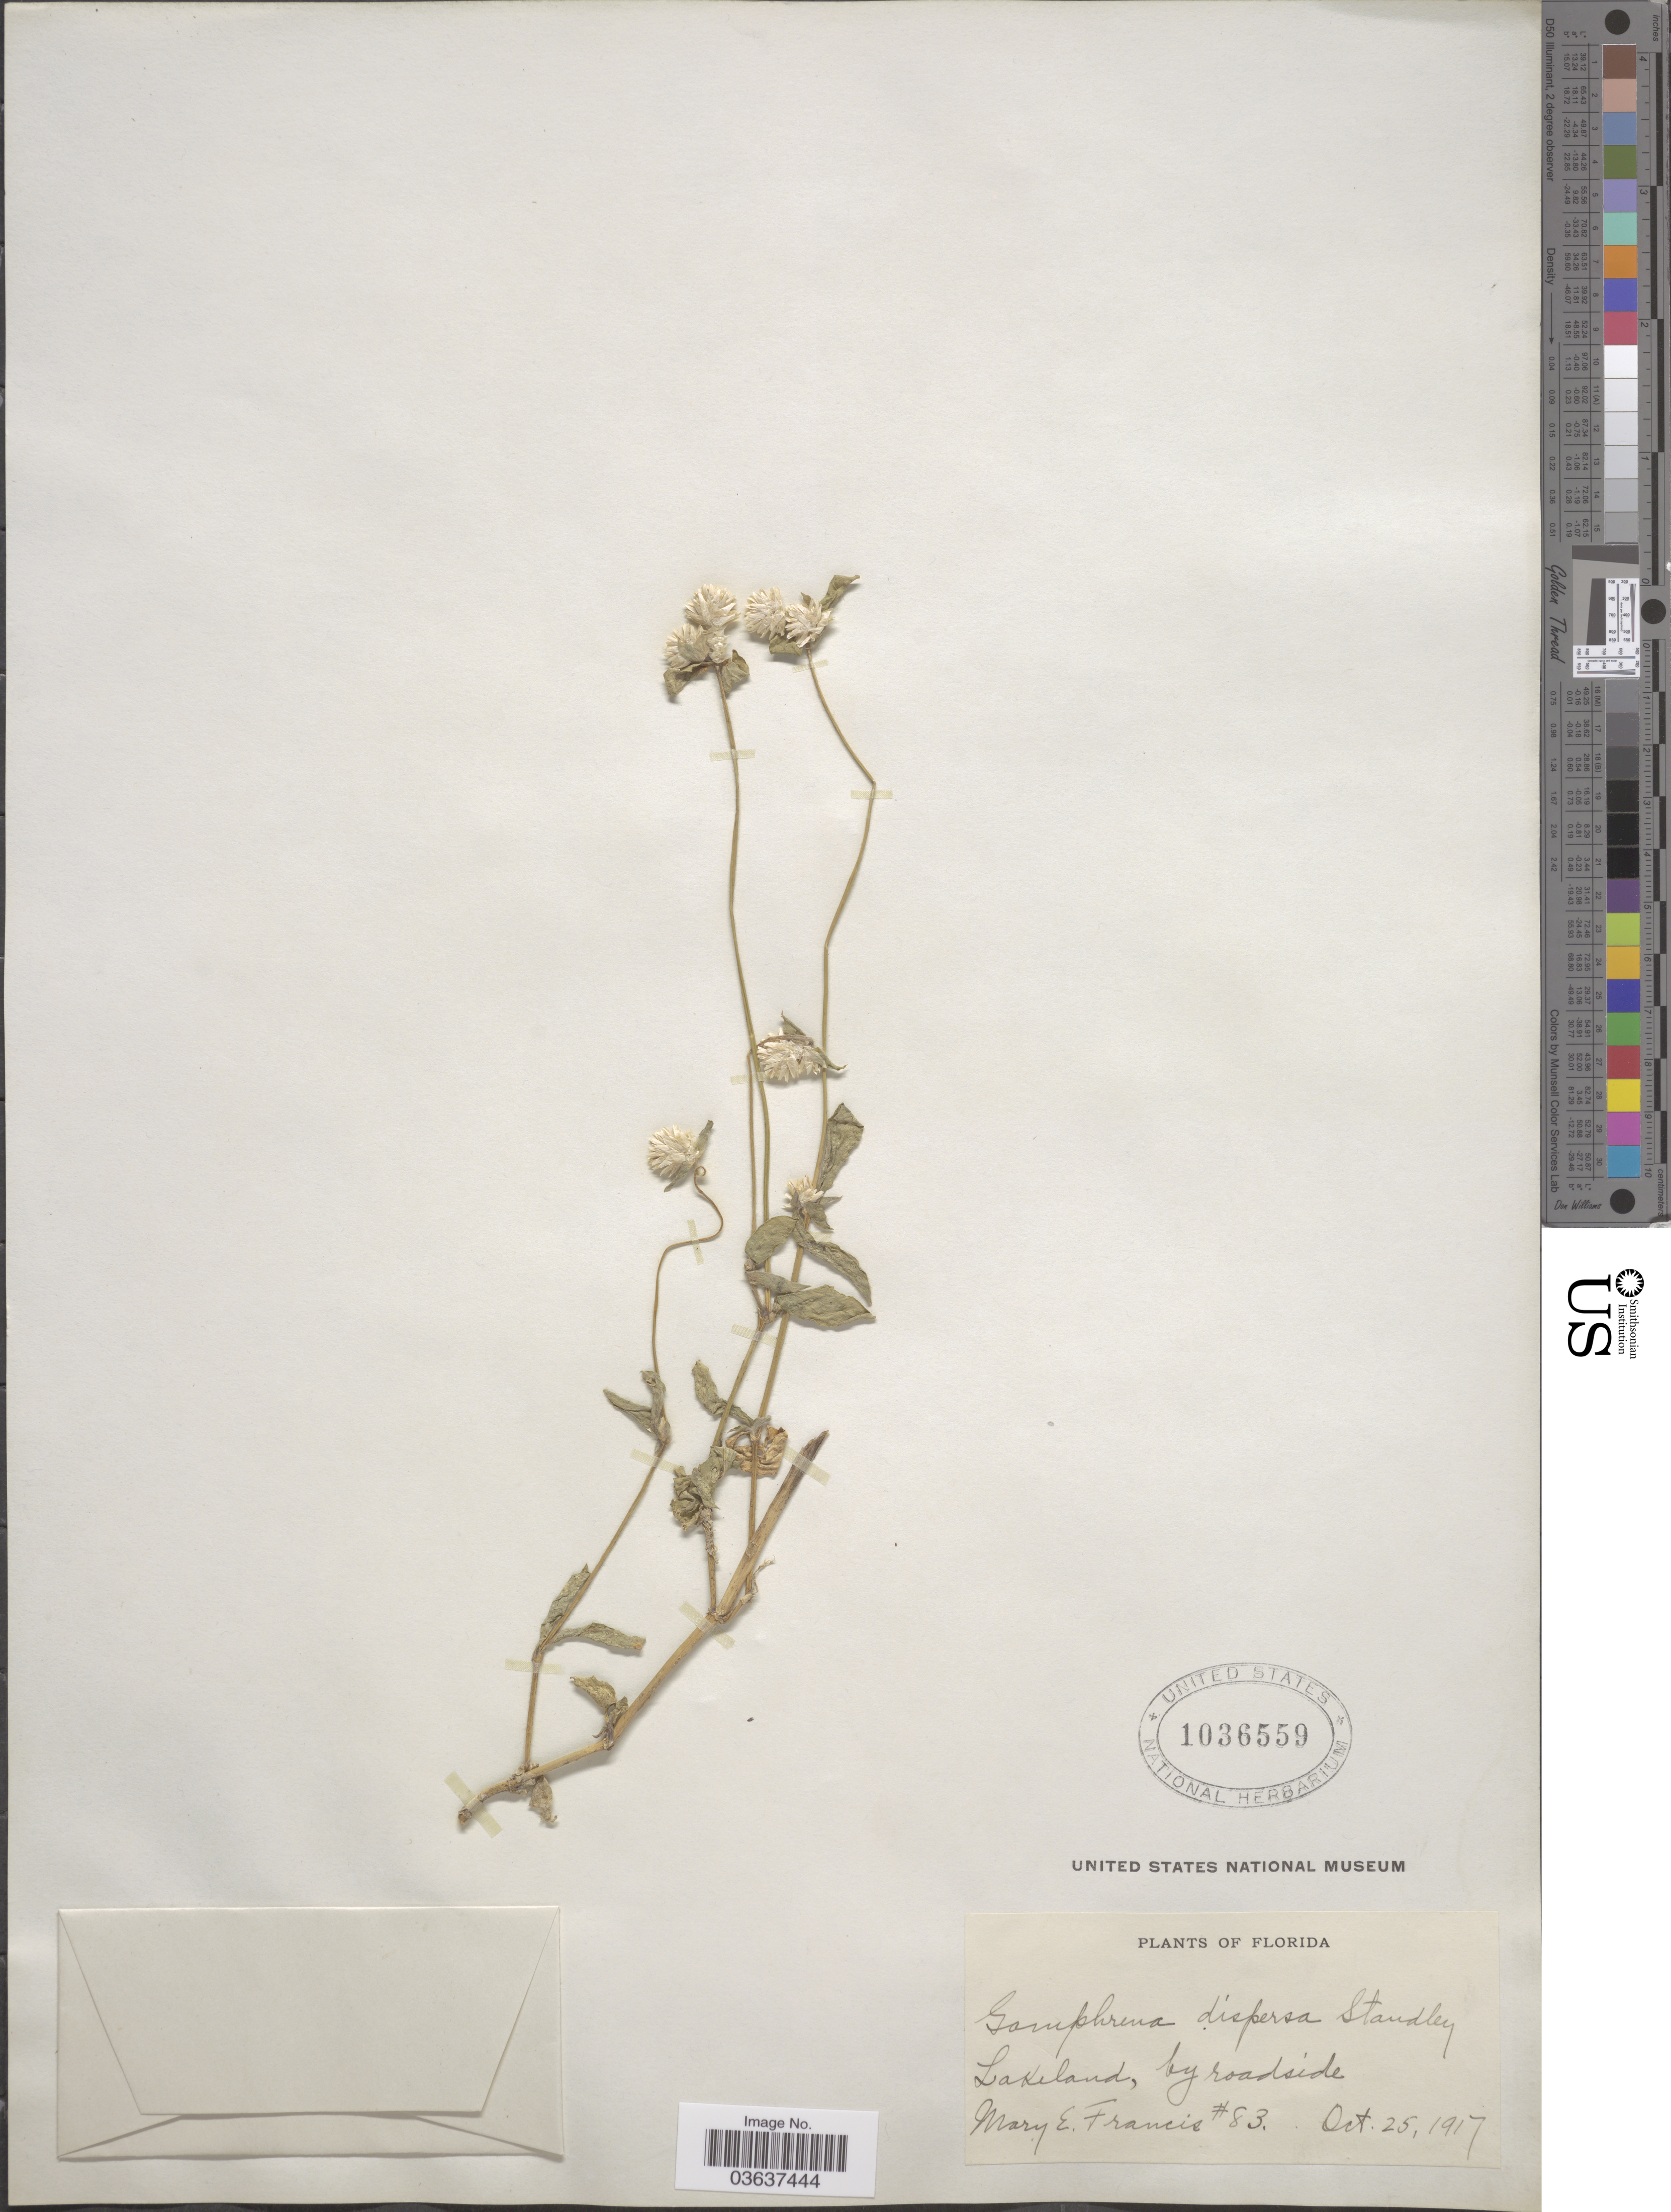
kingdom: Plantae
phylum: Tracheophyta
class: Magnoliopsida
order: Caryophyllales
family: Amaranthaceae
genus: Gomphrena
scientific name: Gomphrena dispersa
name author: Standl.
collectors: M. E. Francis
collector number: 83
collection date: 1917-10-25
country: United States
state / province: Florida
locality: Lakeland, by roadside.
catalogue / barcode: US 1036559